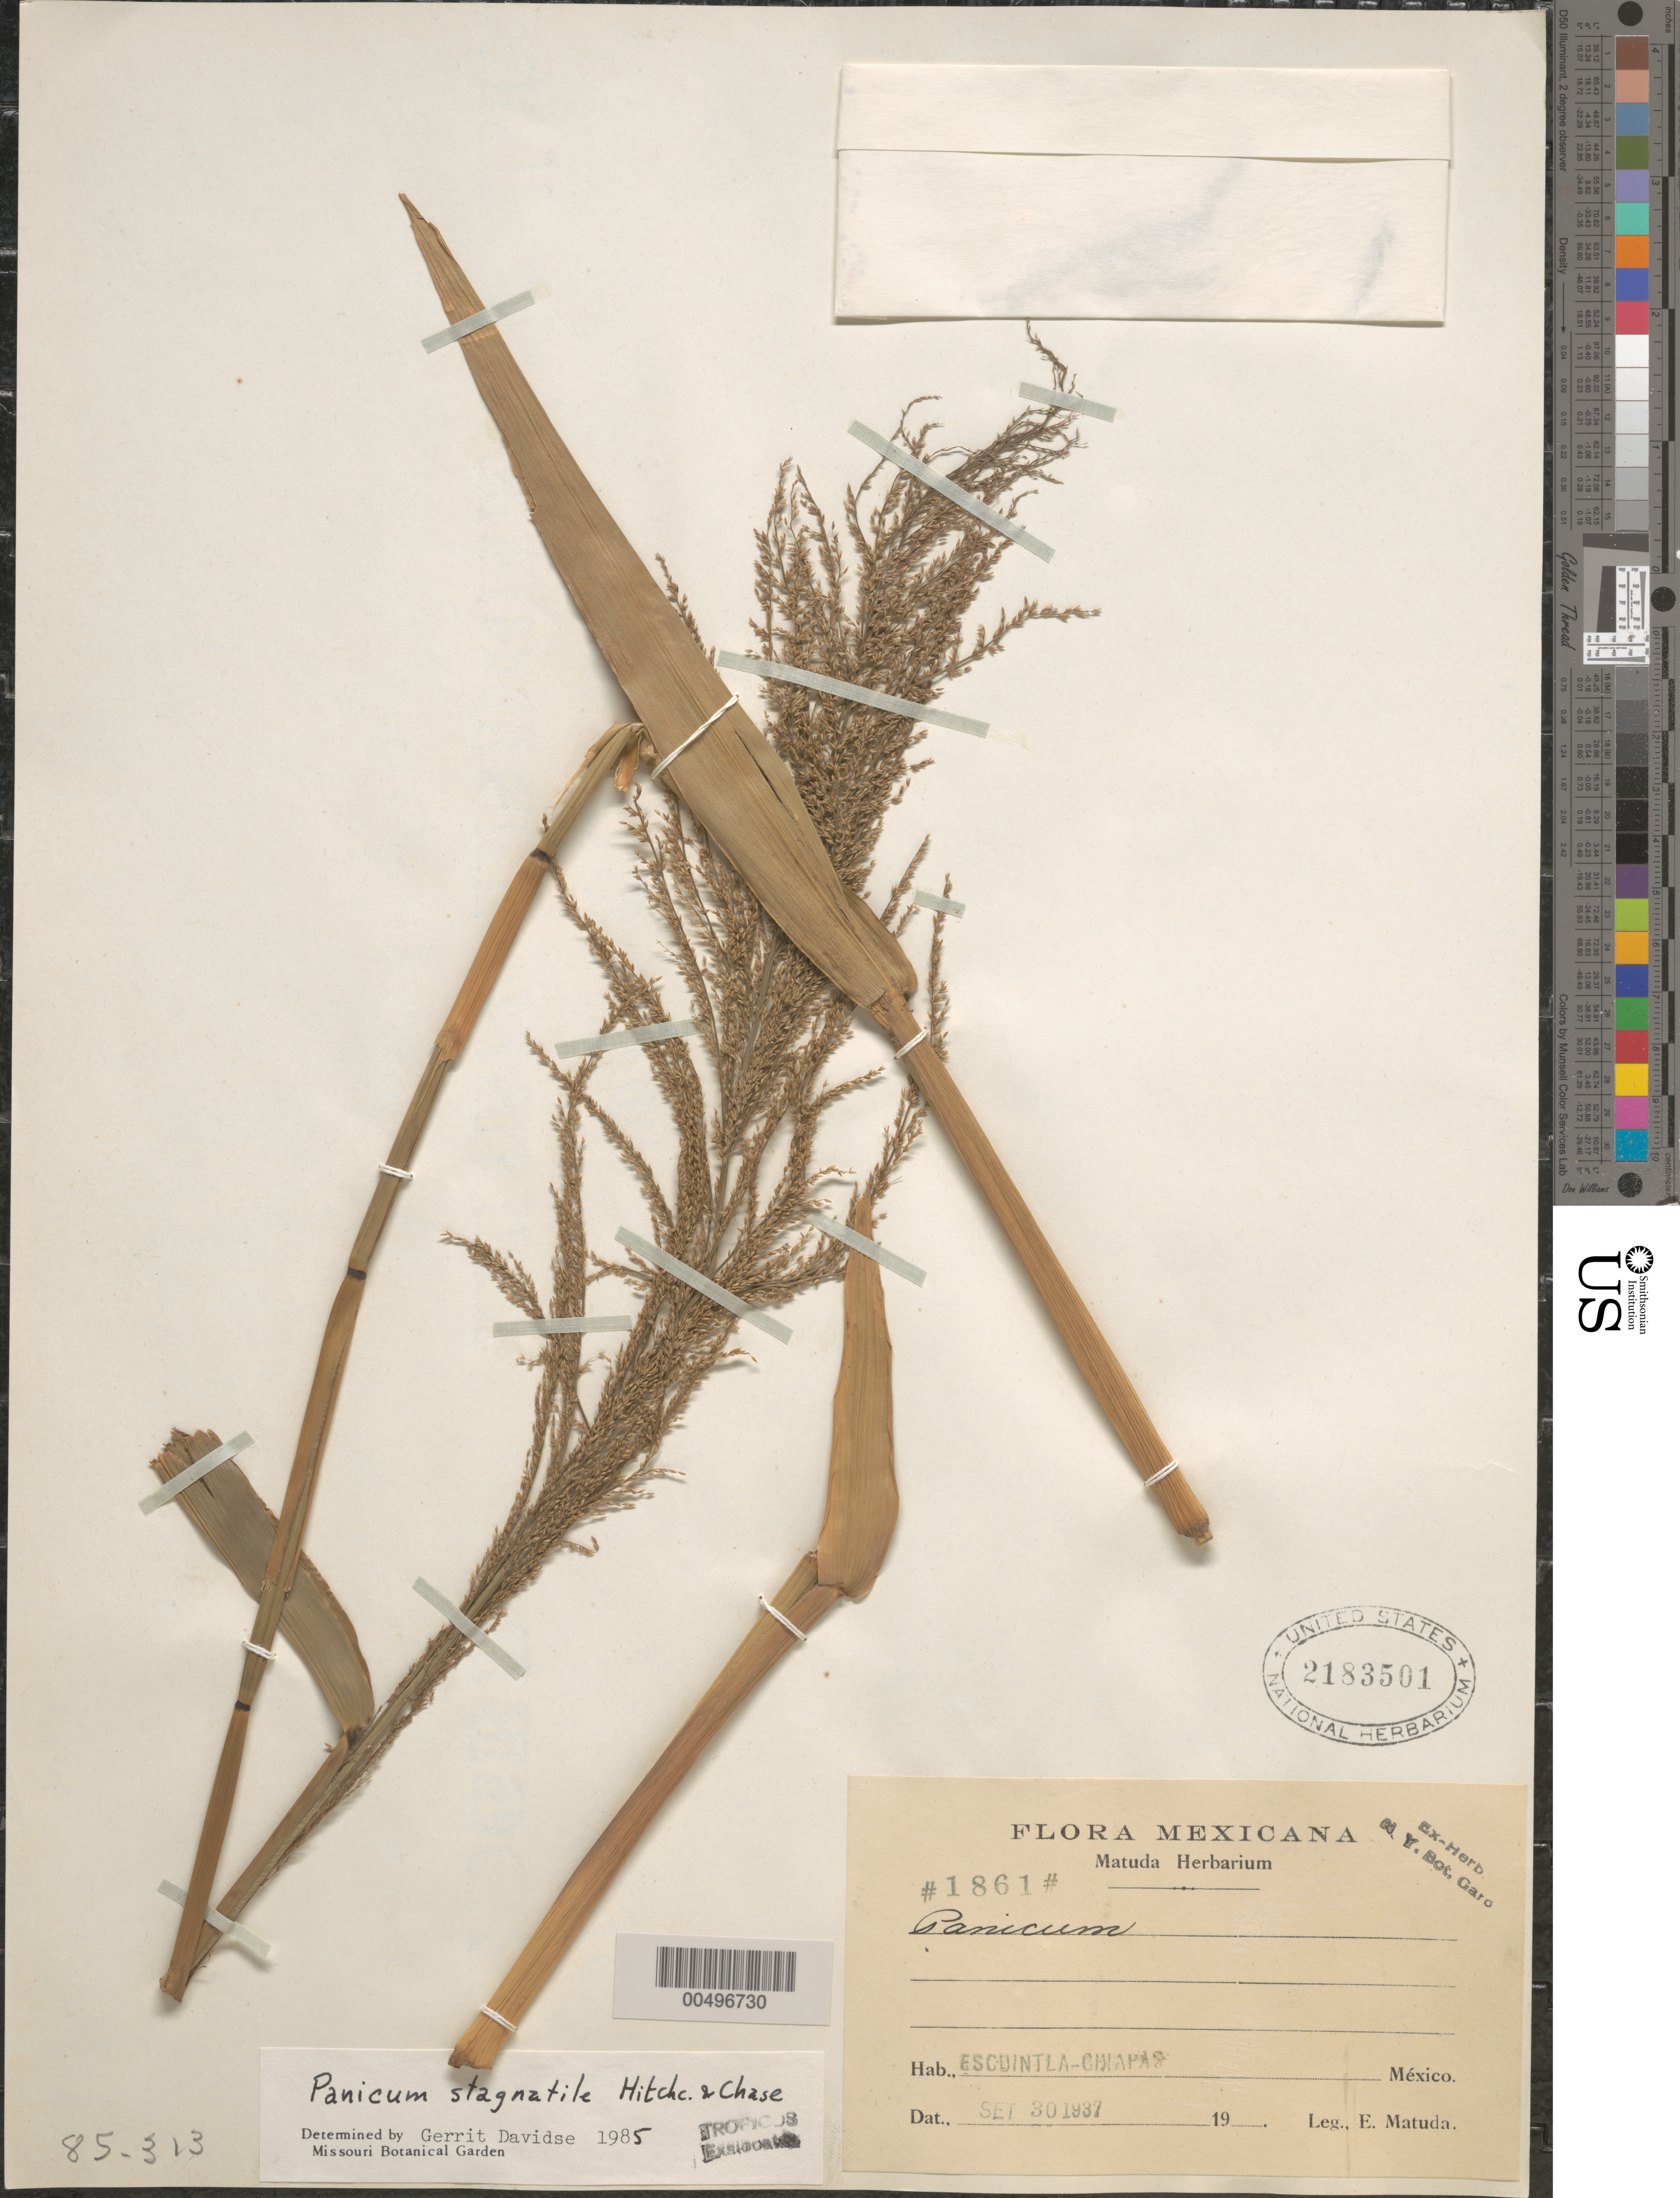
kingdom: Plantae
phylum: Tracheophyta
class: Liliopsida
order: Poales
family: Poaceae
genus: Panicum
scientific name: Panicum stagnatile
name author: Hitchc. & Chase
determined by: Davidse, Gerrit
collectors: E. Matuda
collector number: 1861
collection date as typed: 30 Sep 1937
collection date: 1937-09-30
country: Mexico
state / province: Chiapas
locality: Escuintla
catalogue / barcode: US 2183501